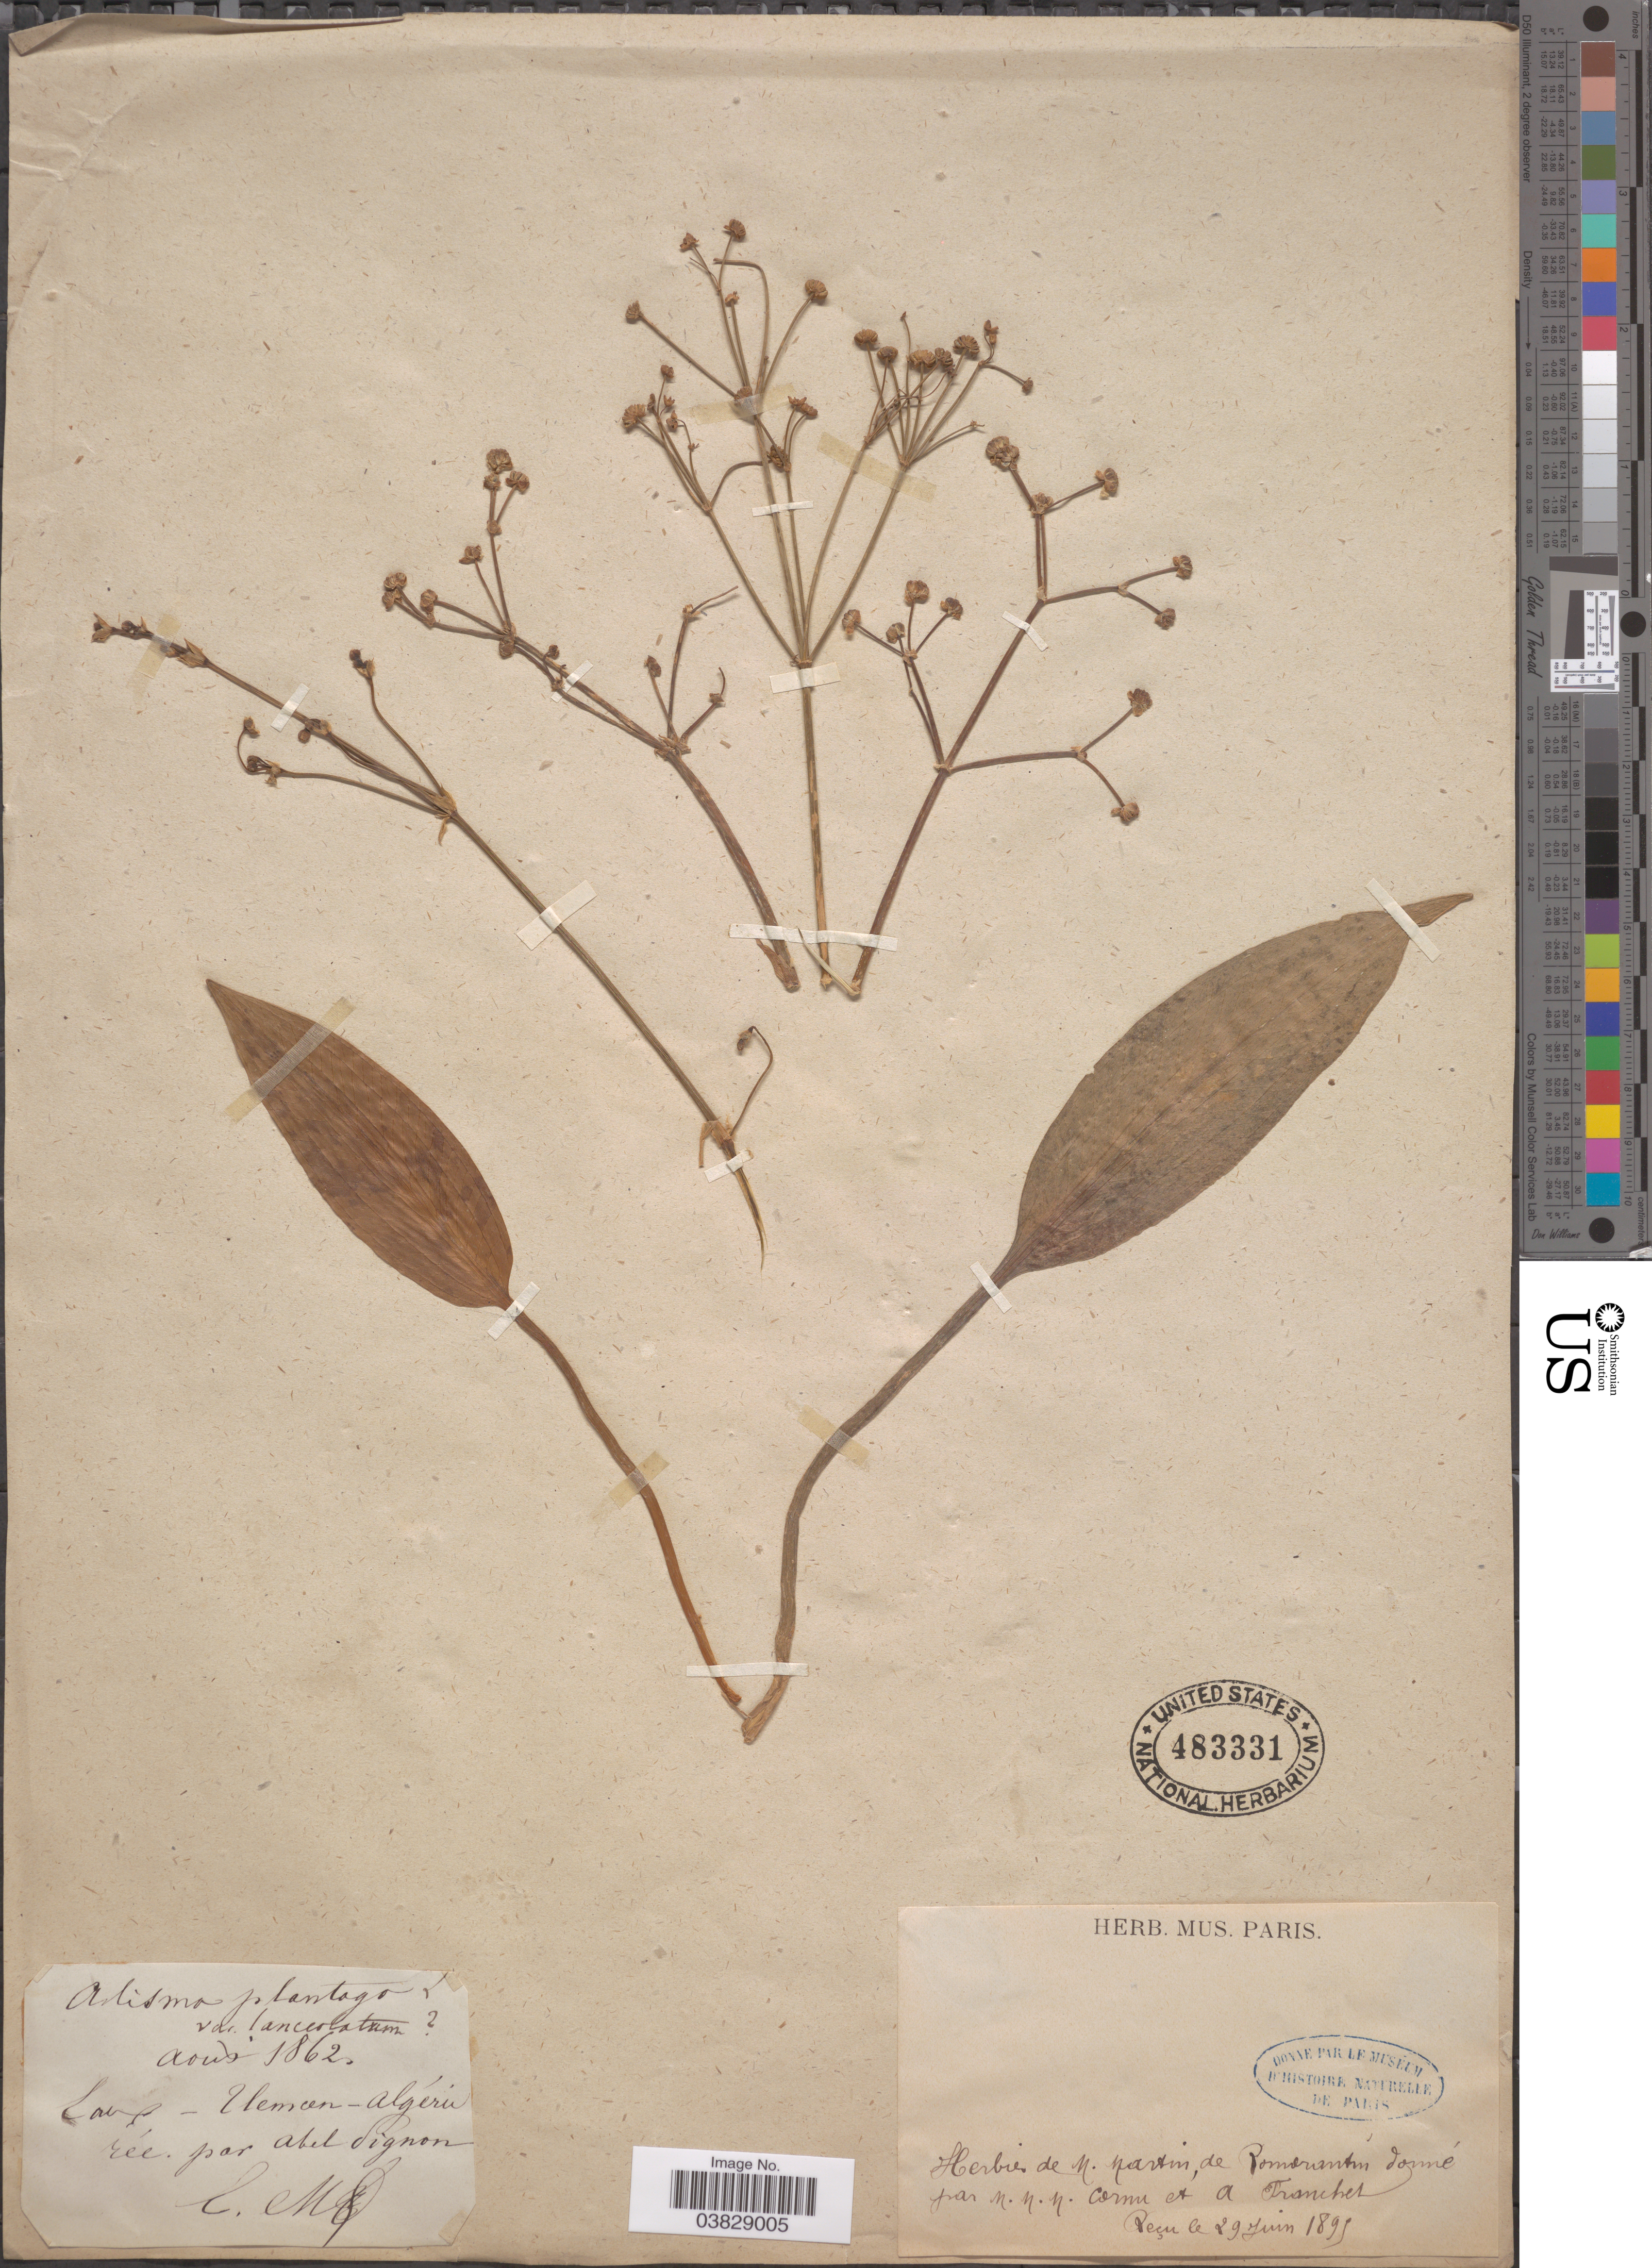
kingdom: Plantae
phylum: Tracheophyta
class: Liliopsida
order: Alismatales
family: Alismataceae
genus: Alisma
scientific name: Alisma plantago-aquatica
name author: L.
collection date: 1862-08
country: Algeria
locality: Eaux- Tlemcen Algérie réc. par Abel Signon.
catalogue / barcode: US 483331